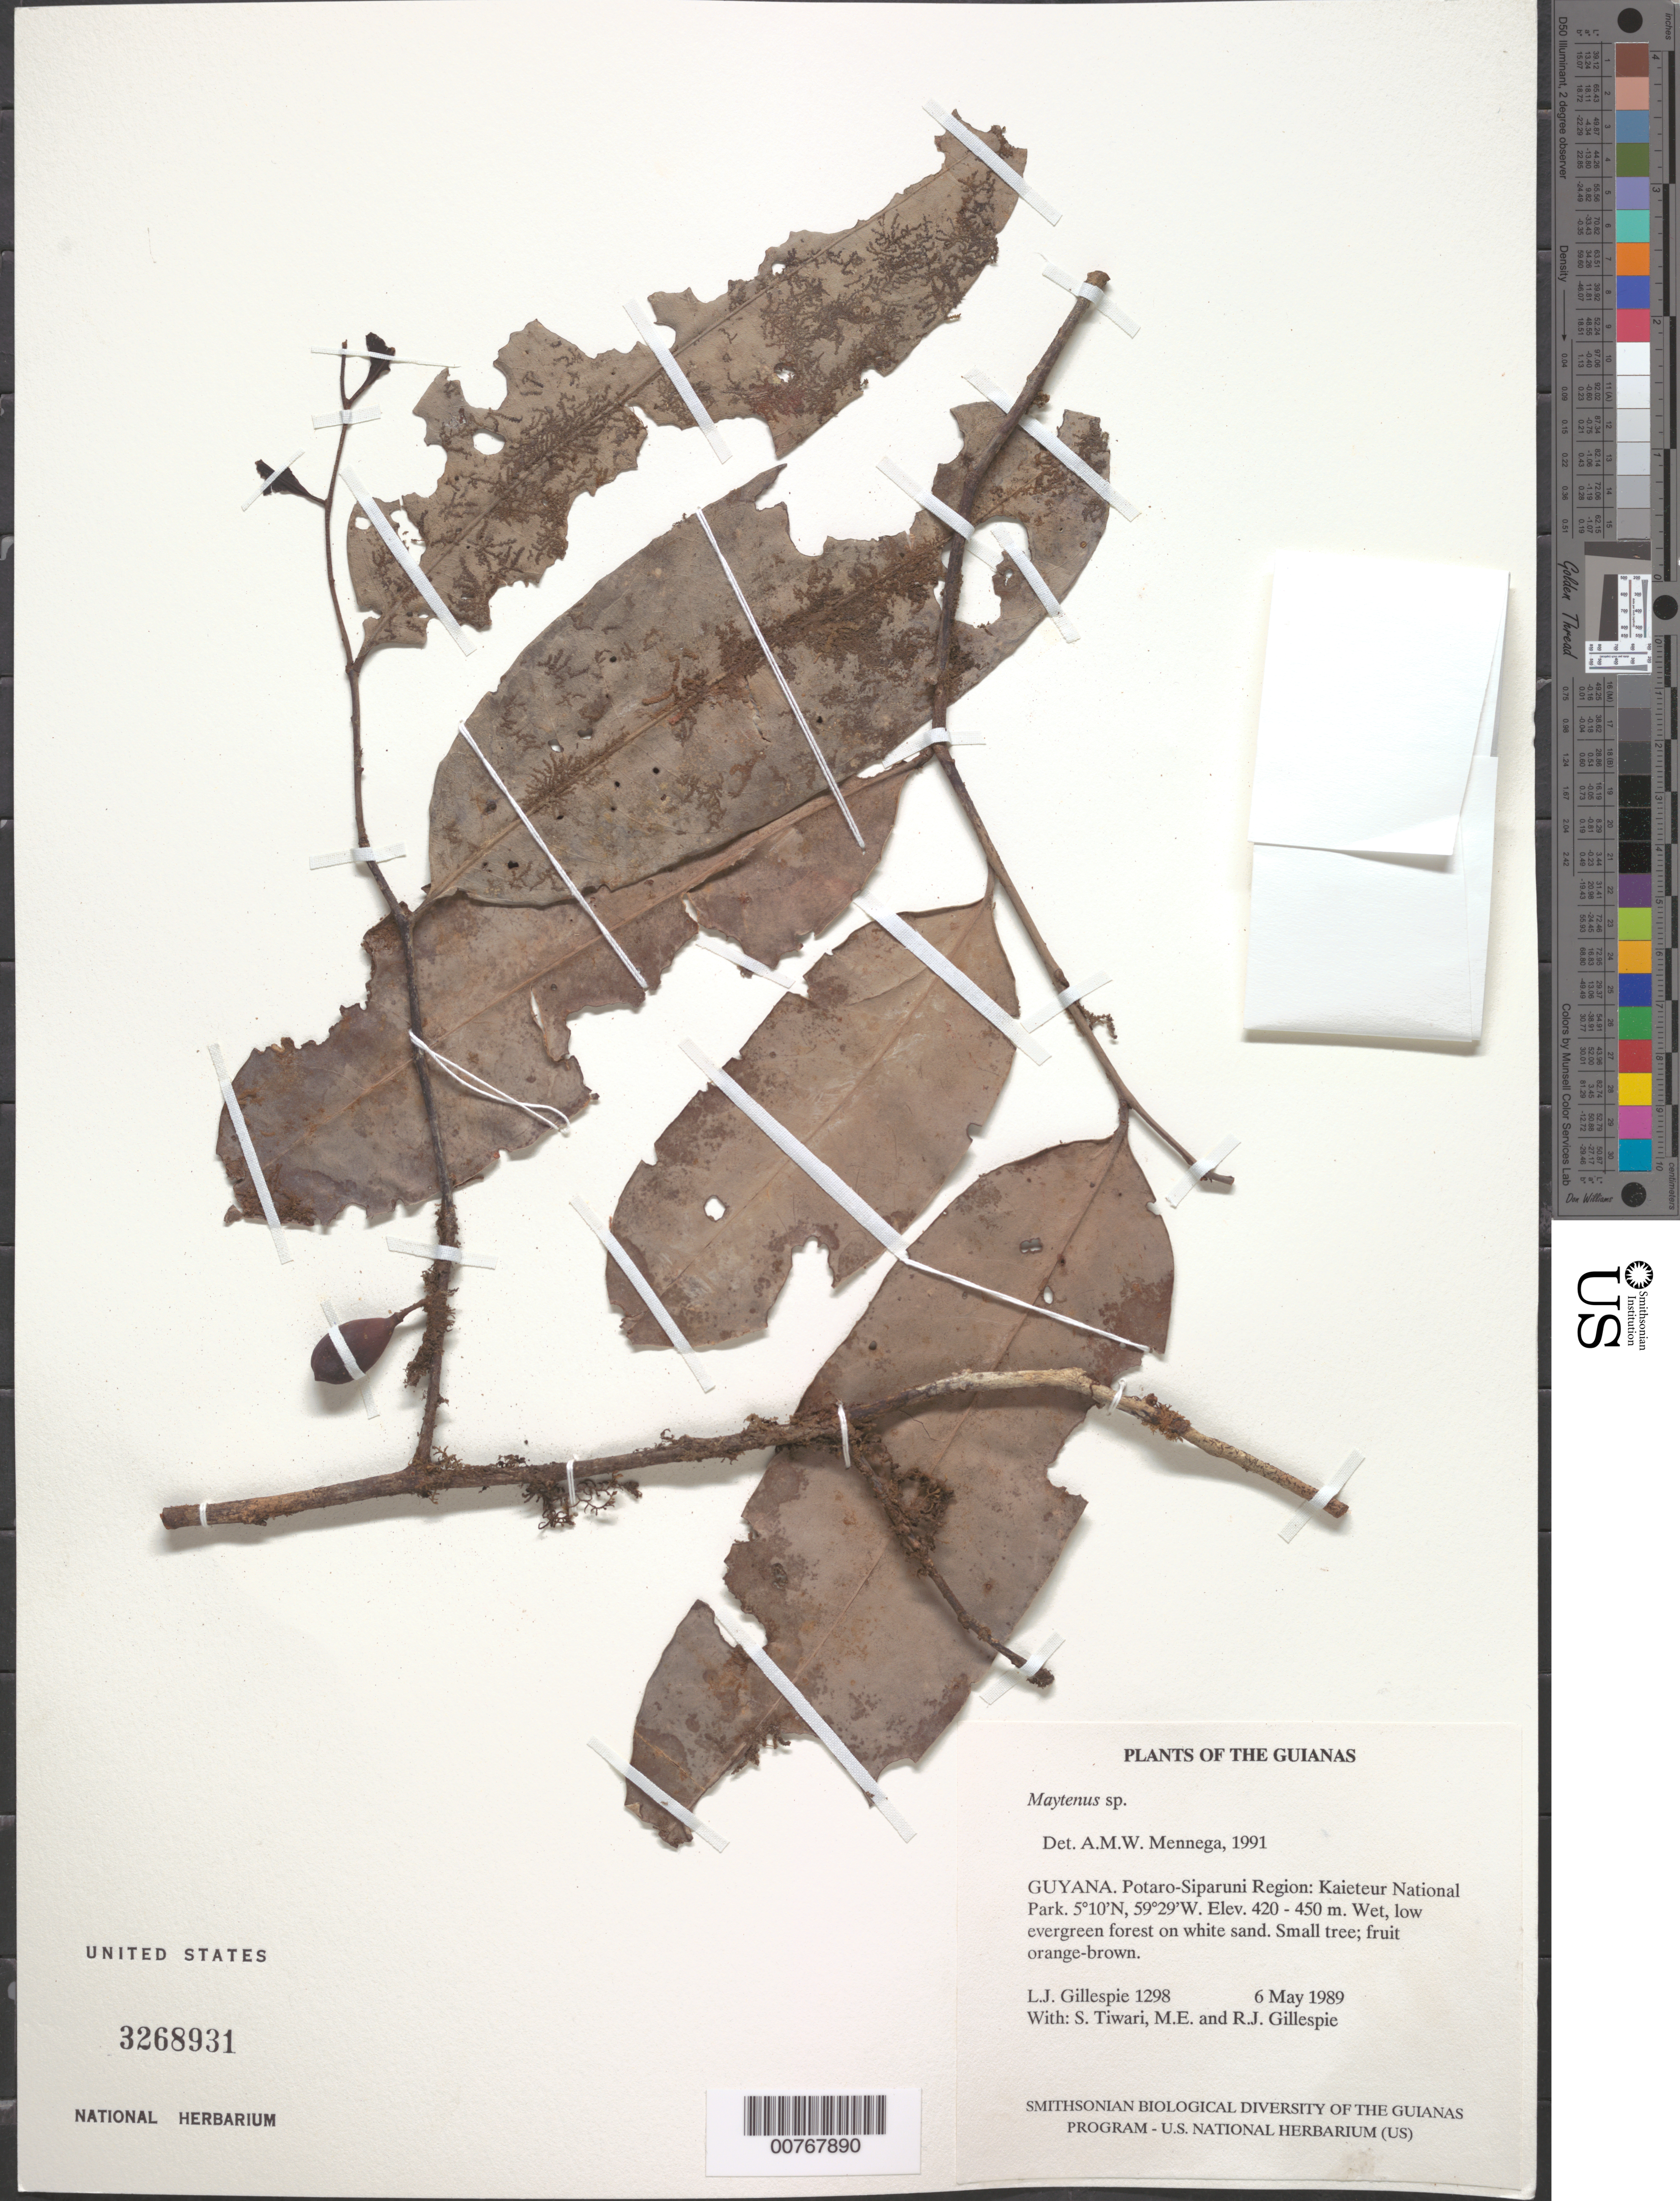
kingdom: Plantae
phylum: Tracheophyta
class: Magnoliopsida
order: Celastrales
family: Celastraceae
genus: Maytenus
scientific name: Maytenus sp.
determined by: Mennega, A. M. W.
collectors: L. J. Gillespie, S. Tiwari, M. Gillespie & R. Gillespie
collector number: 1298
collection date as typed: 6 May 1989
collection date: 1989-05-06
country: Guyana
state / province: Potaro-Siparuni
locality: Kaieteur National Park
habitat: Wet, low evergreen forest on white sand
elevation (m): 420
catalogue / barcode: US 3268931